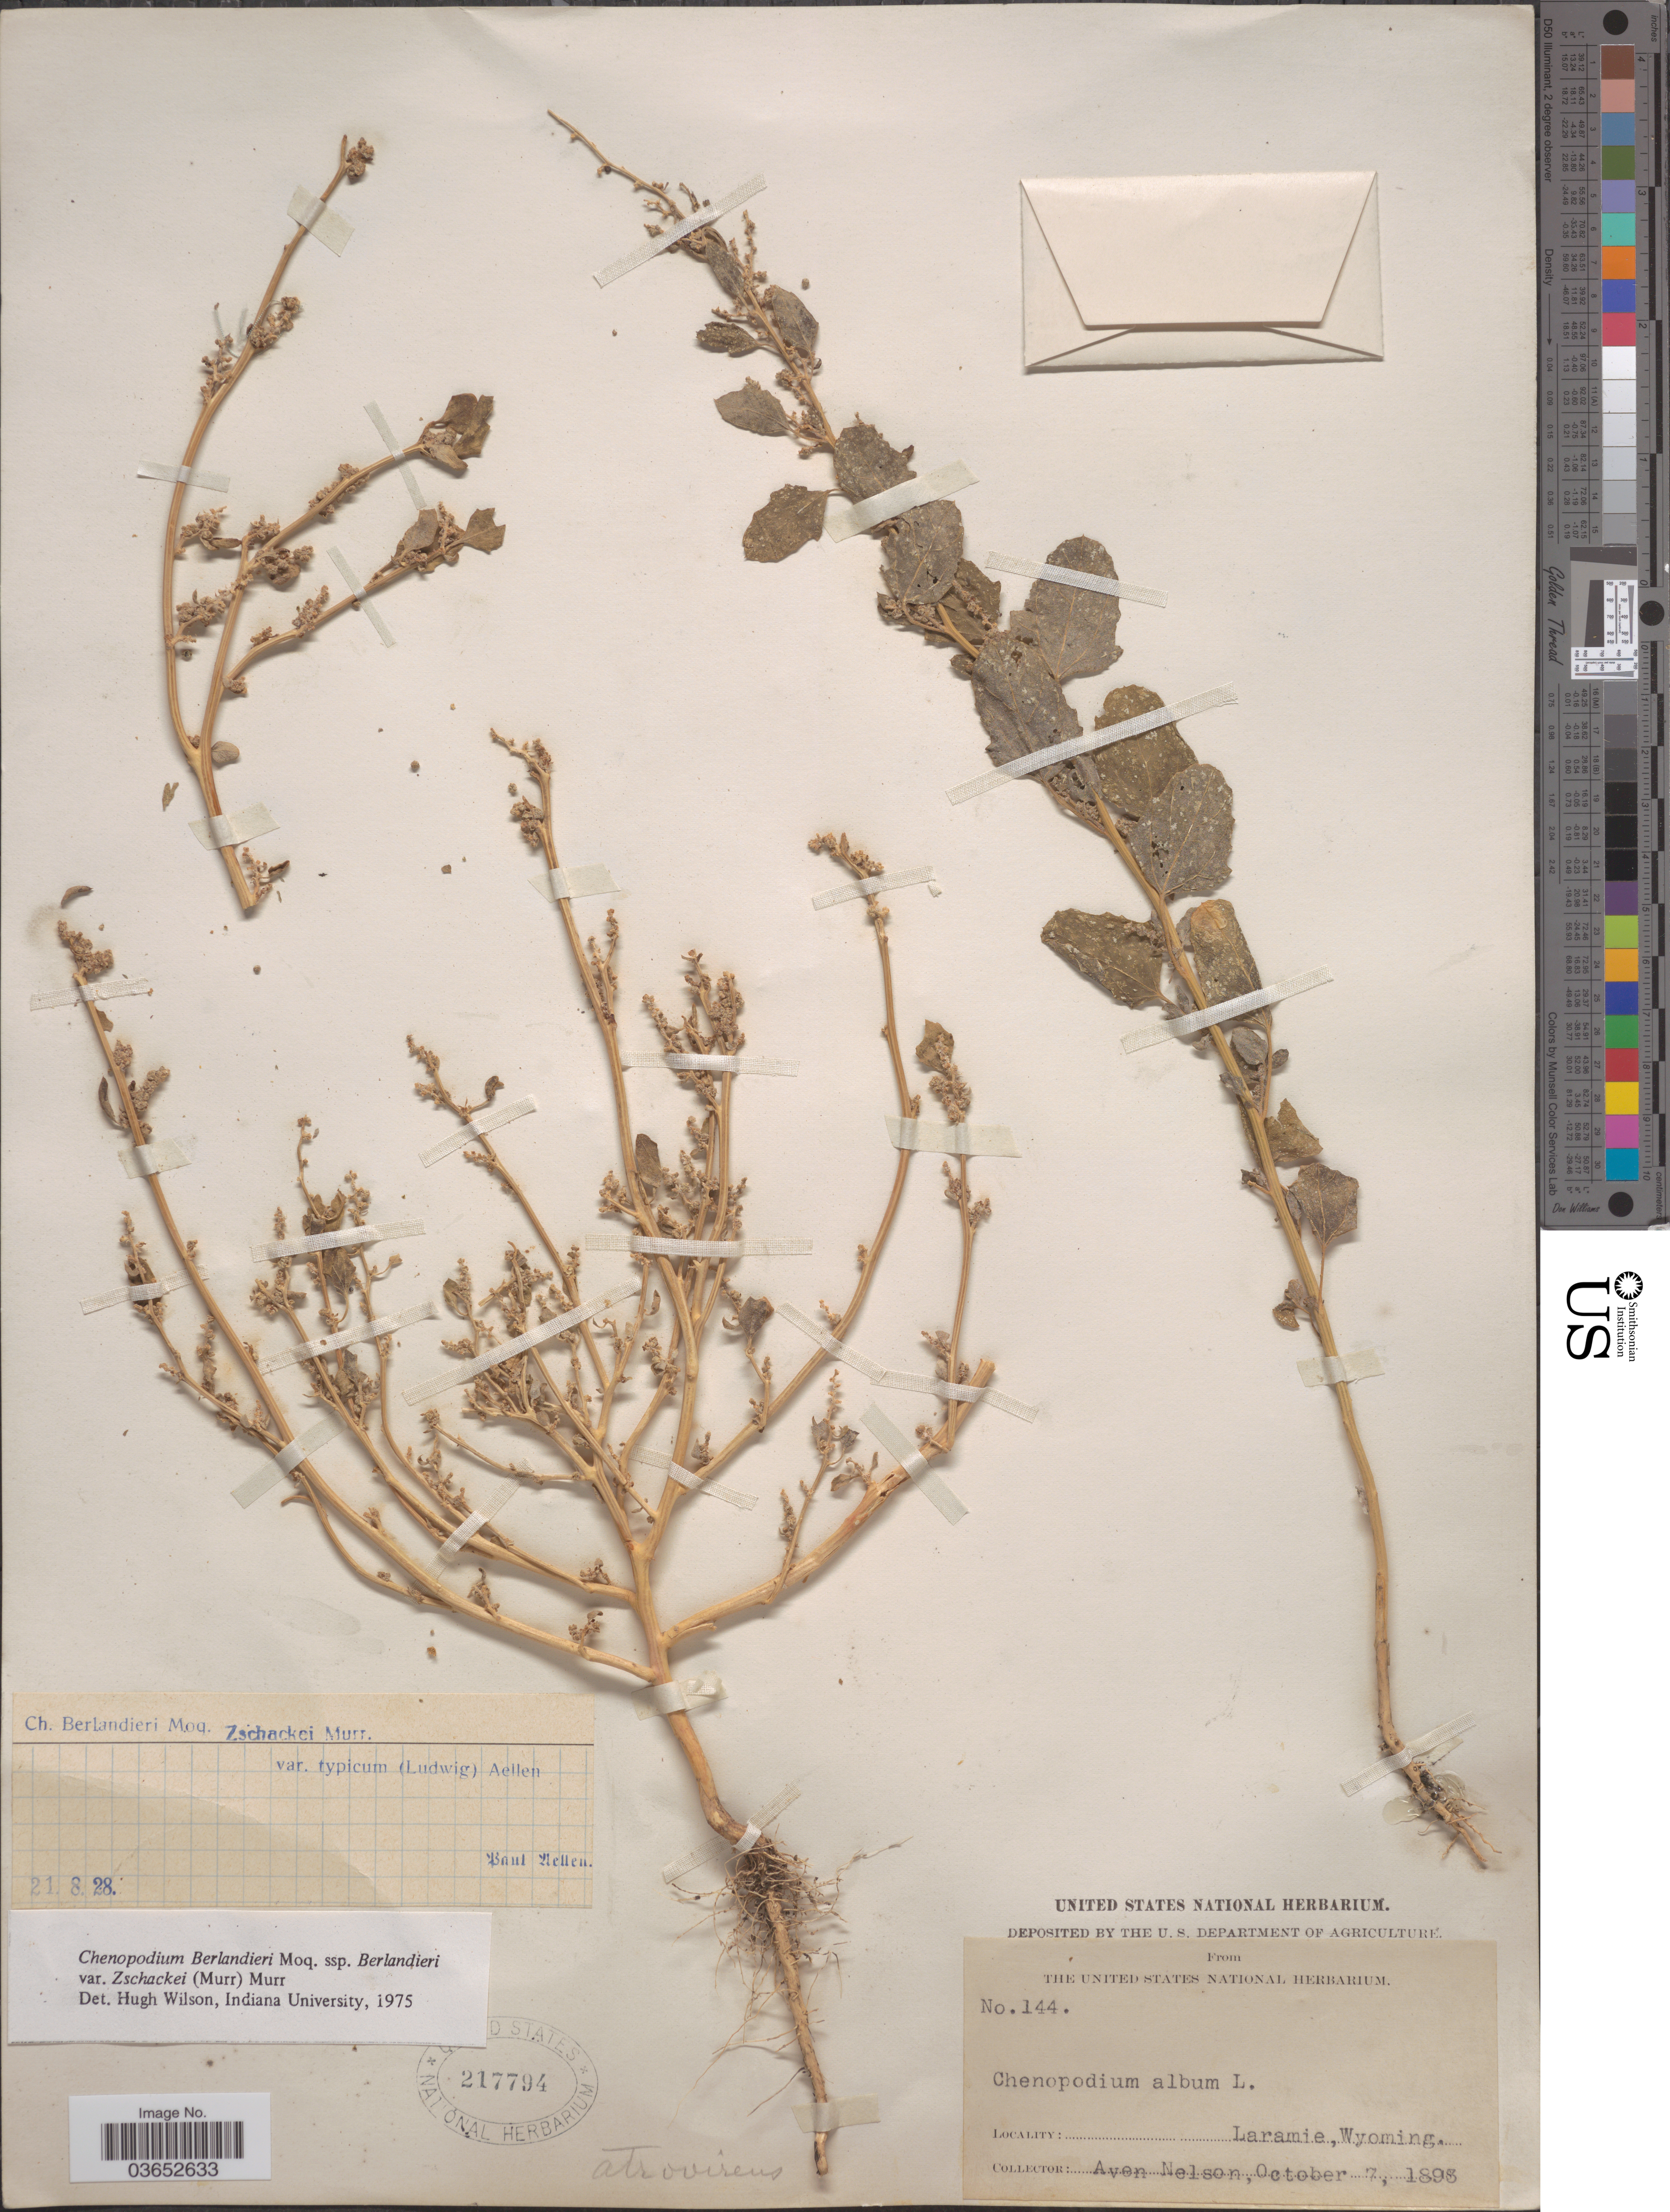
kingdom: Plantae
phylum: Tracheophyta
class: Magnoliopsida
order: Caryophyllales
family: Amaranthaceae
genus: Chenopodium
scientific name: Chenopodium berlandieri var. zschackei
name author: (Murr.) Murr.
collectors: A. Nelson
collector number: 144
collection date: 1893-10-07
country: United States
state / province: Wyoming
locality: Laramie.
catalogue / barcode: US 217794